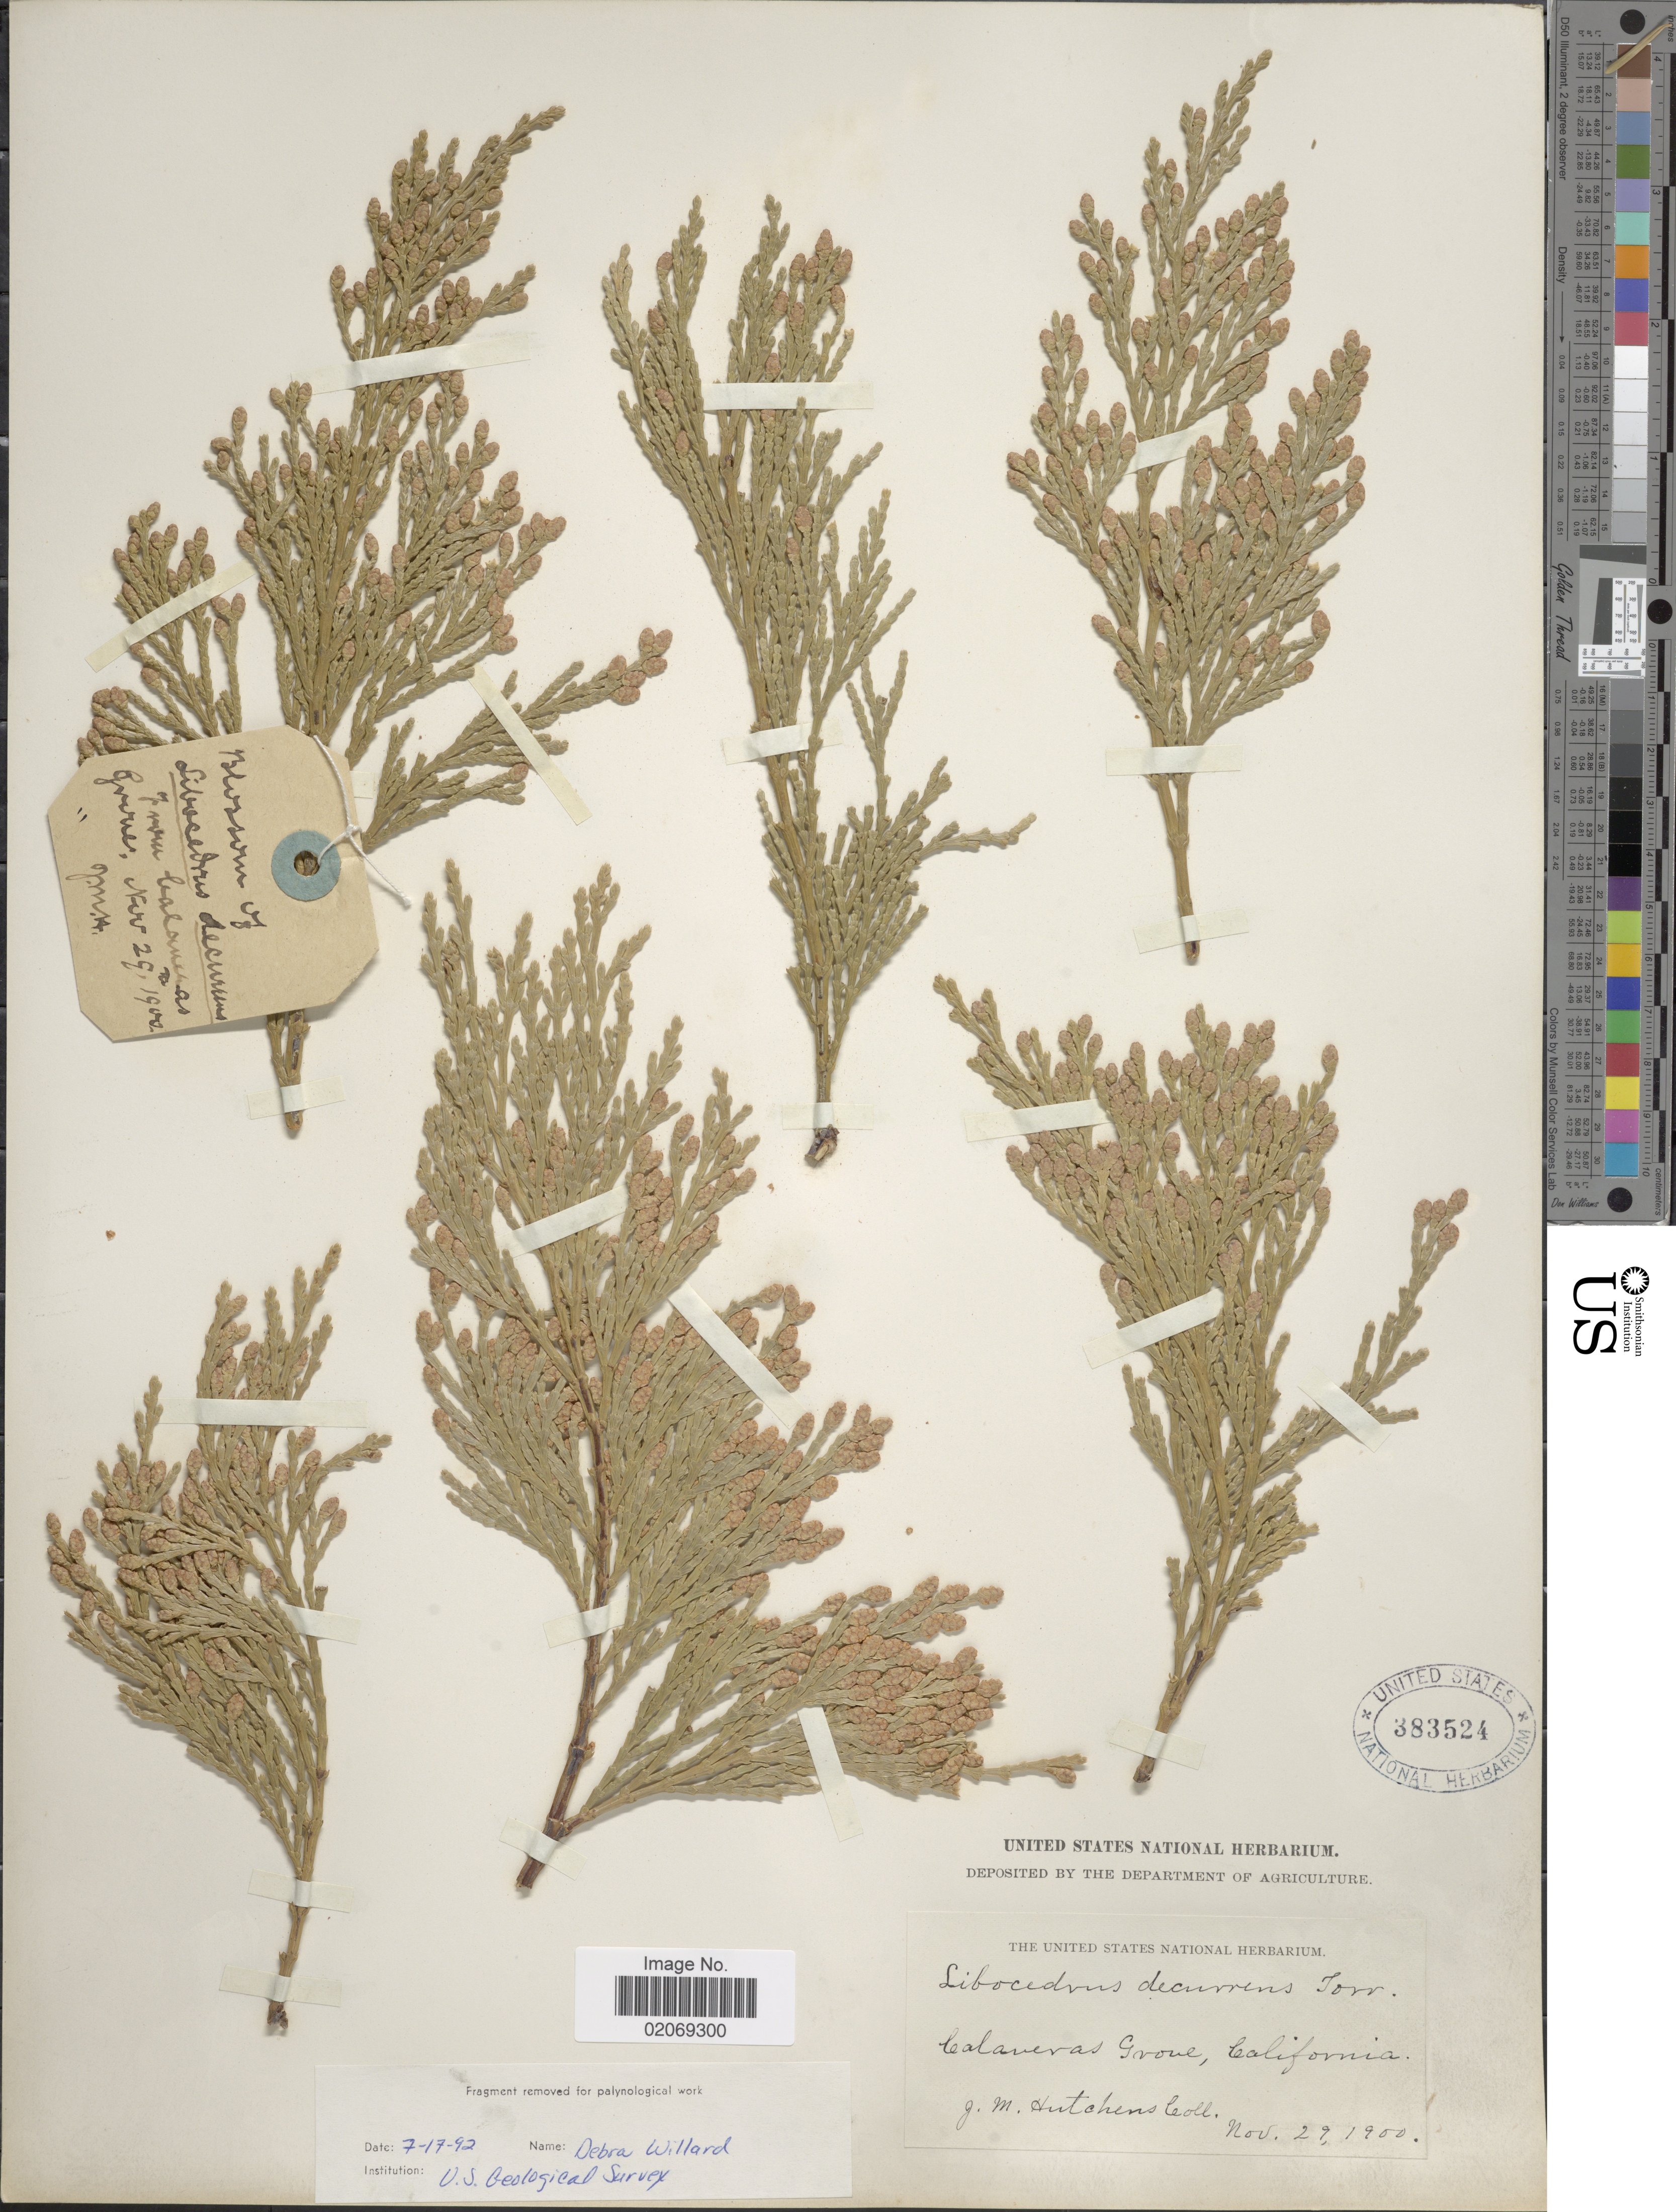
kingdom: Plantae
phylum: Tracheophyta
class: Pinopsida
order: Pinales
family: Cupressaceae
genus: Libocedrus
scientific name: Libocedrus decurrens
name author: Torr.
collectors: J. Hutchens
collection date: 1900-11-29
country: United States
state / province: California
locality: Calaveras Grove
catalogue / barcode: US 383524